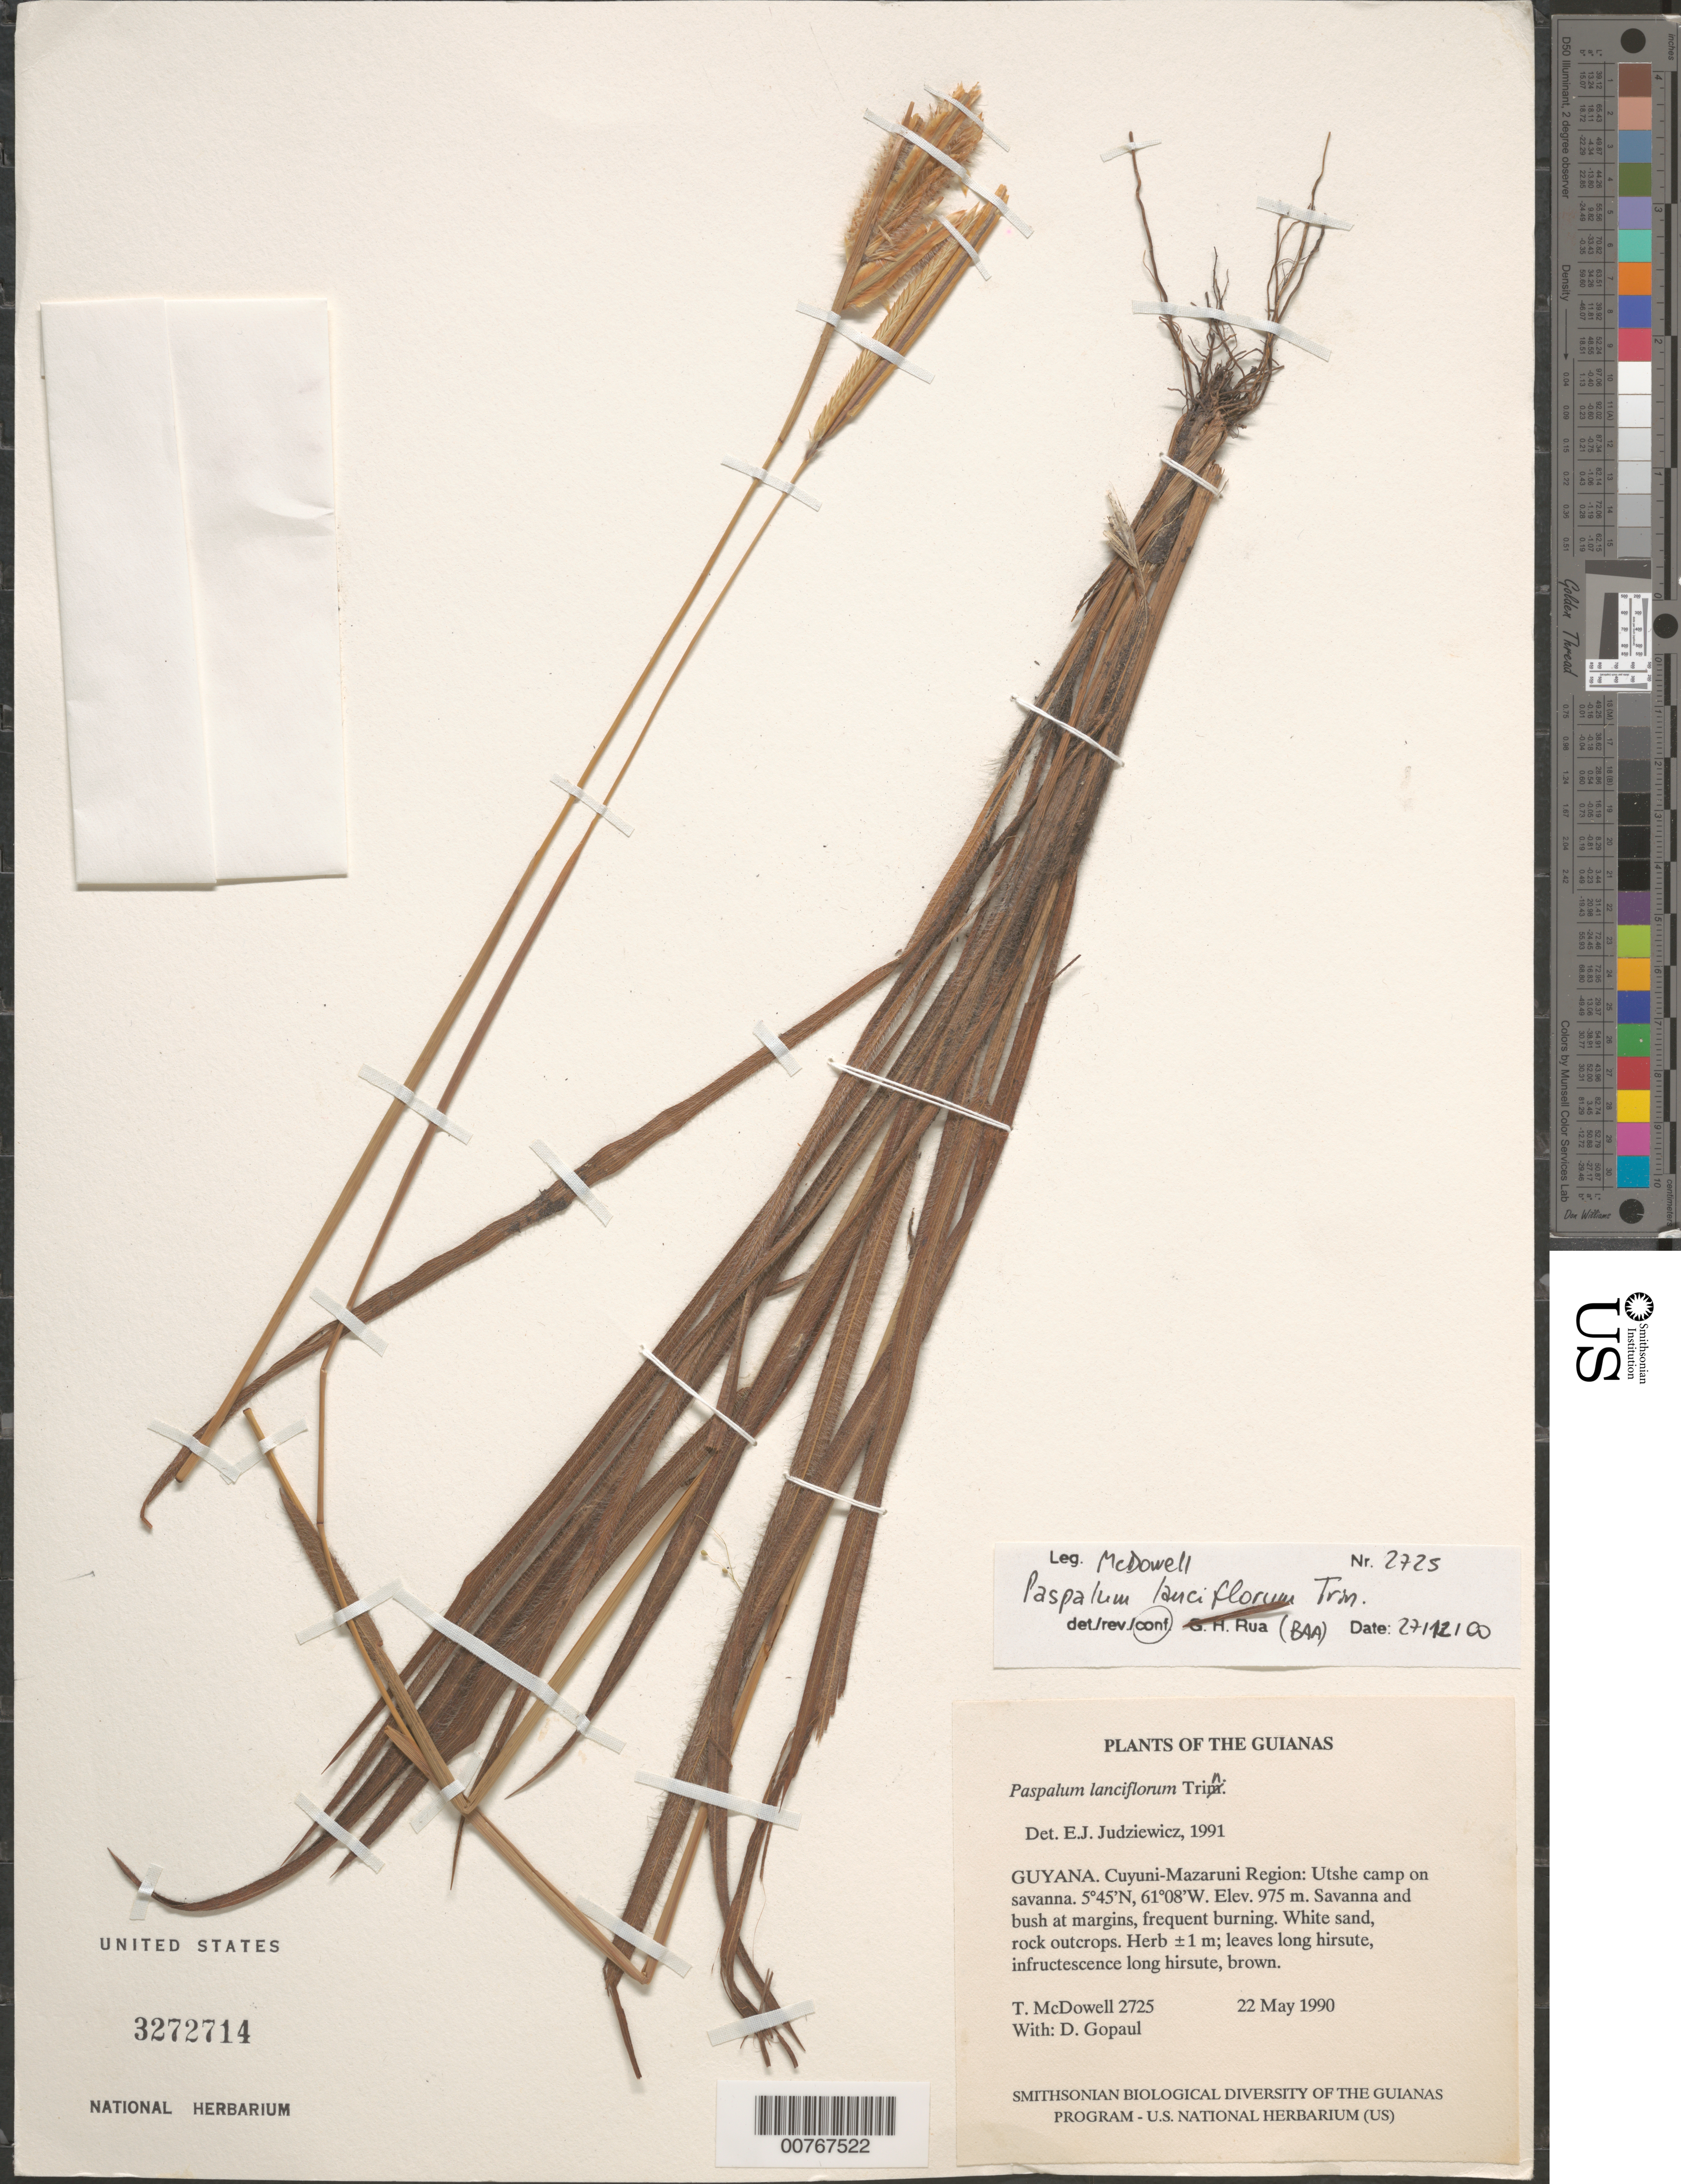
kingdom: Plantae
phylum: Tracheophyta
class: Liliopsida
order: Poales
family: Poaceae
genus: Paspalum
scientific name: Paspalum lanciflorum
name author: Trin.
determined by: Rua, G. A.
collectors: T. McDowell & D. Gopaul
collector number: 2725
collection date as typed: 22 May 1990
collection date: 1990-05-22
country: Guyana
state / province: Cuyuni-Mazaruni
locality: Utshi camp, 0.3 km N of Utshi R, just S of forest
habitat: Savanna and bush at margins, frequent burning. White sand, rock outcrops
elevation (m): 975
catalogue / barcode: US 3272714